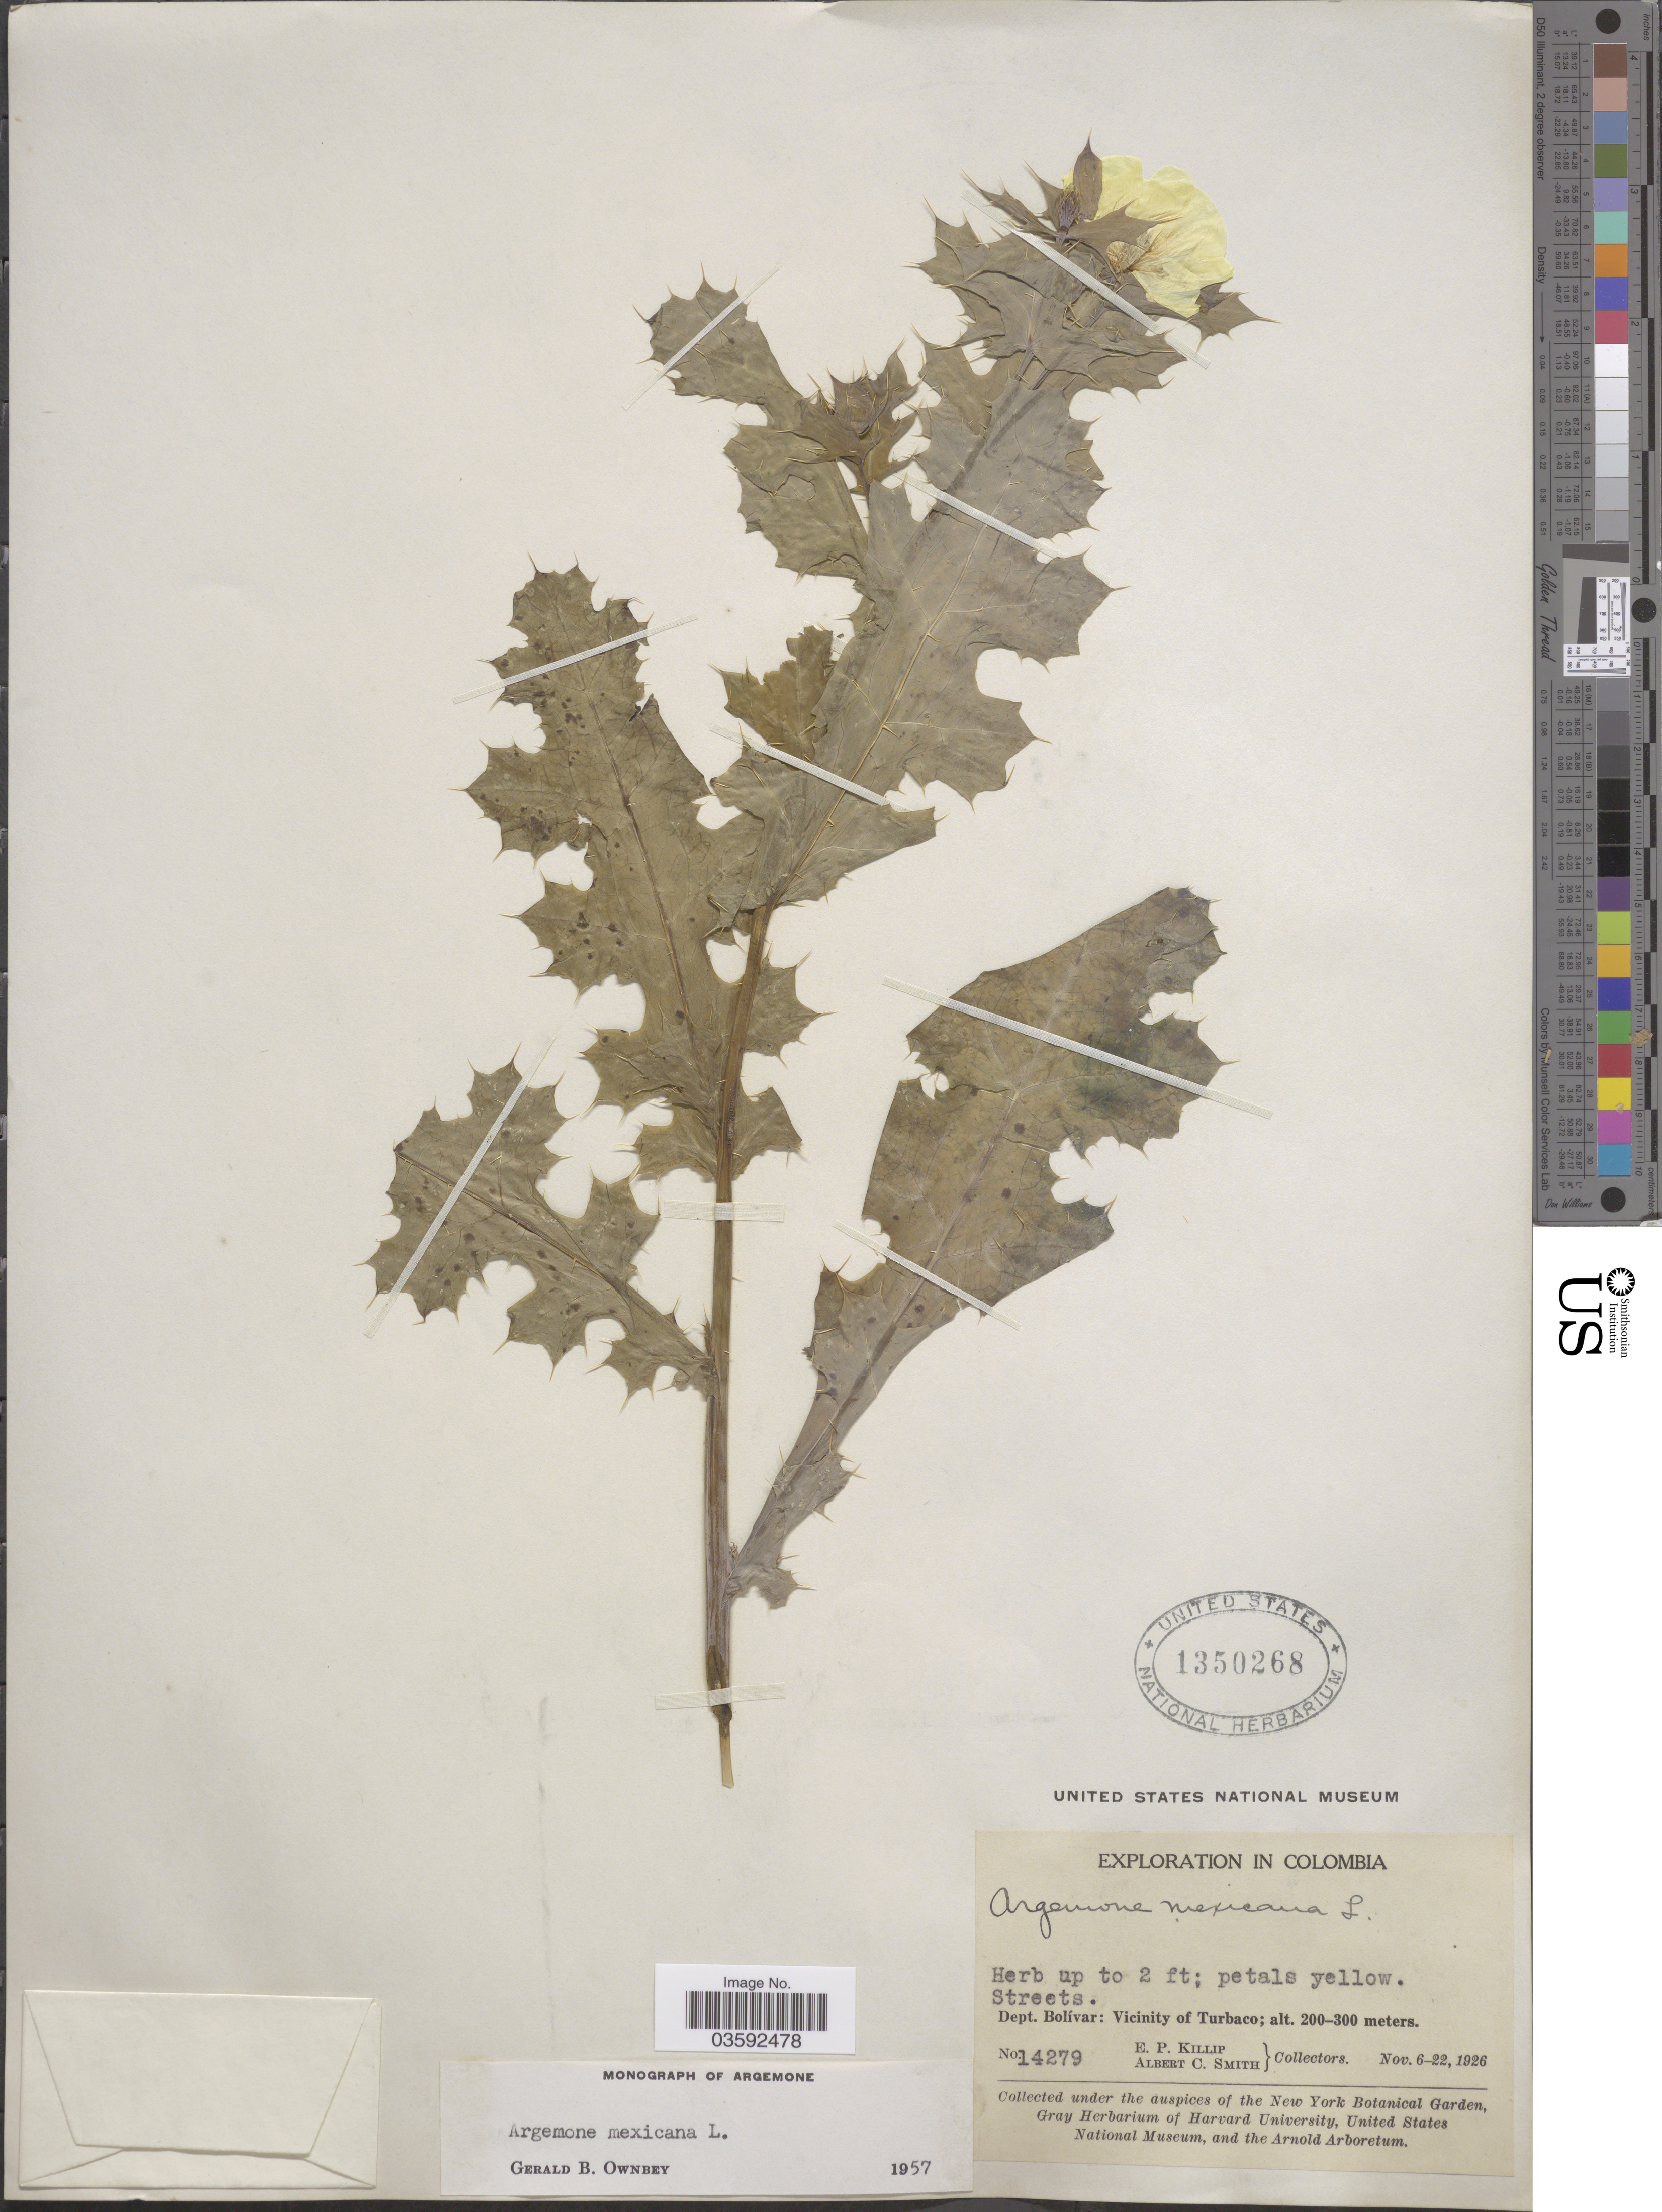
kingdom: Plantae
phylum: Tracheophyta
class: Magnoliopsida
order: Ranunculales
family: Papaveraceae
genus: Argemone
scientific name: Argemone mexicana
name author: L.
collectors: E. P. Killip & A. C. Smith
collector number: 14279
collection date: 1926-11-06/1926-11-22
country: Colombia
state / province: Bolívar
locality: Dept. Bolívar: Vicinity of Turbaco.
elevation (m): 200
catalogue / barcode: US 1350268